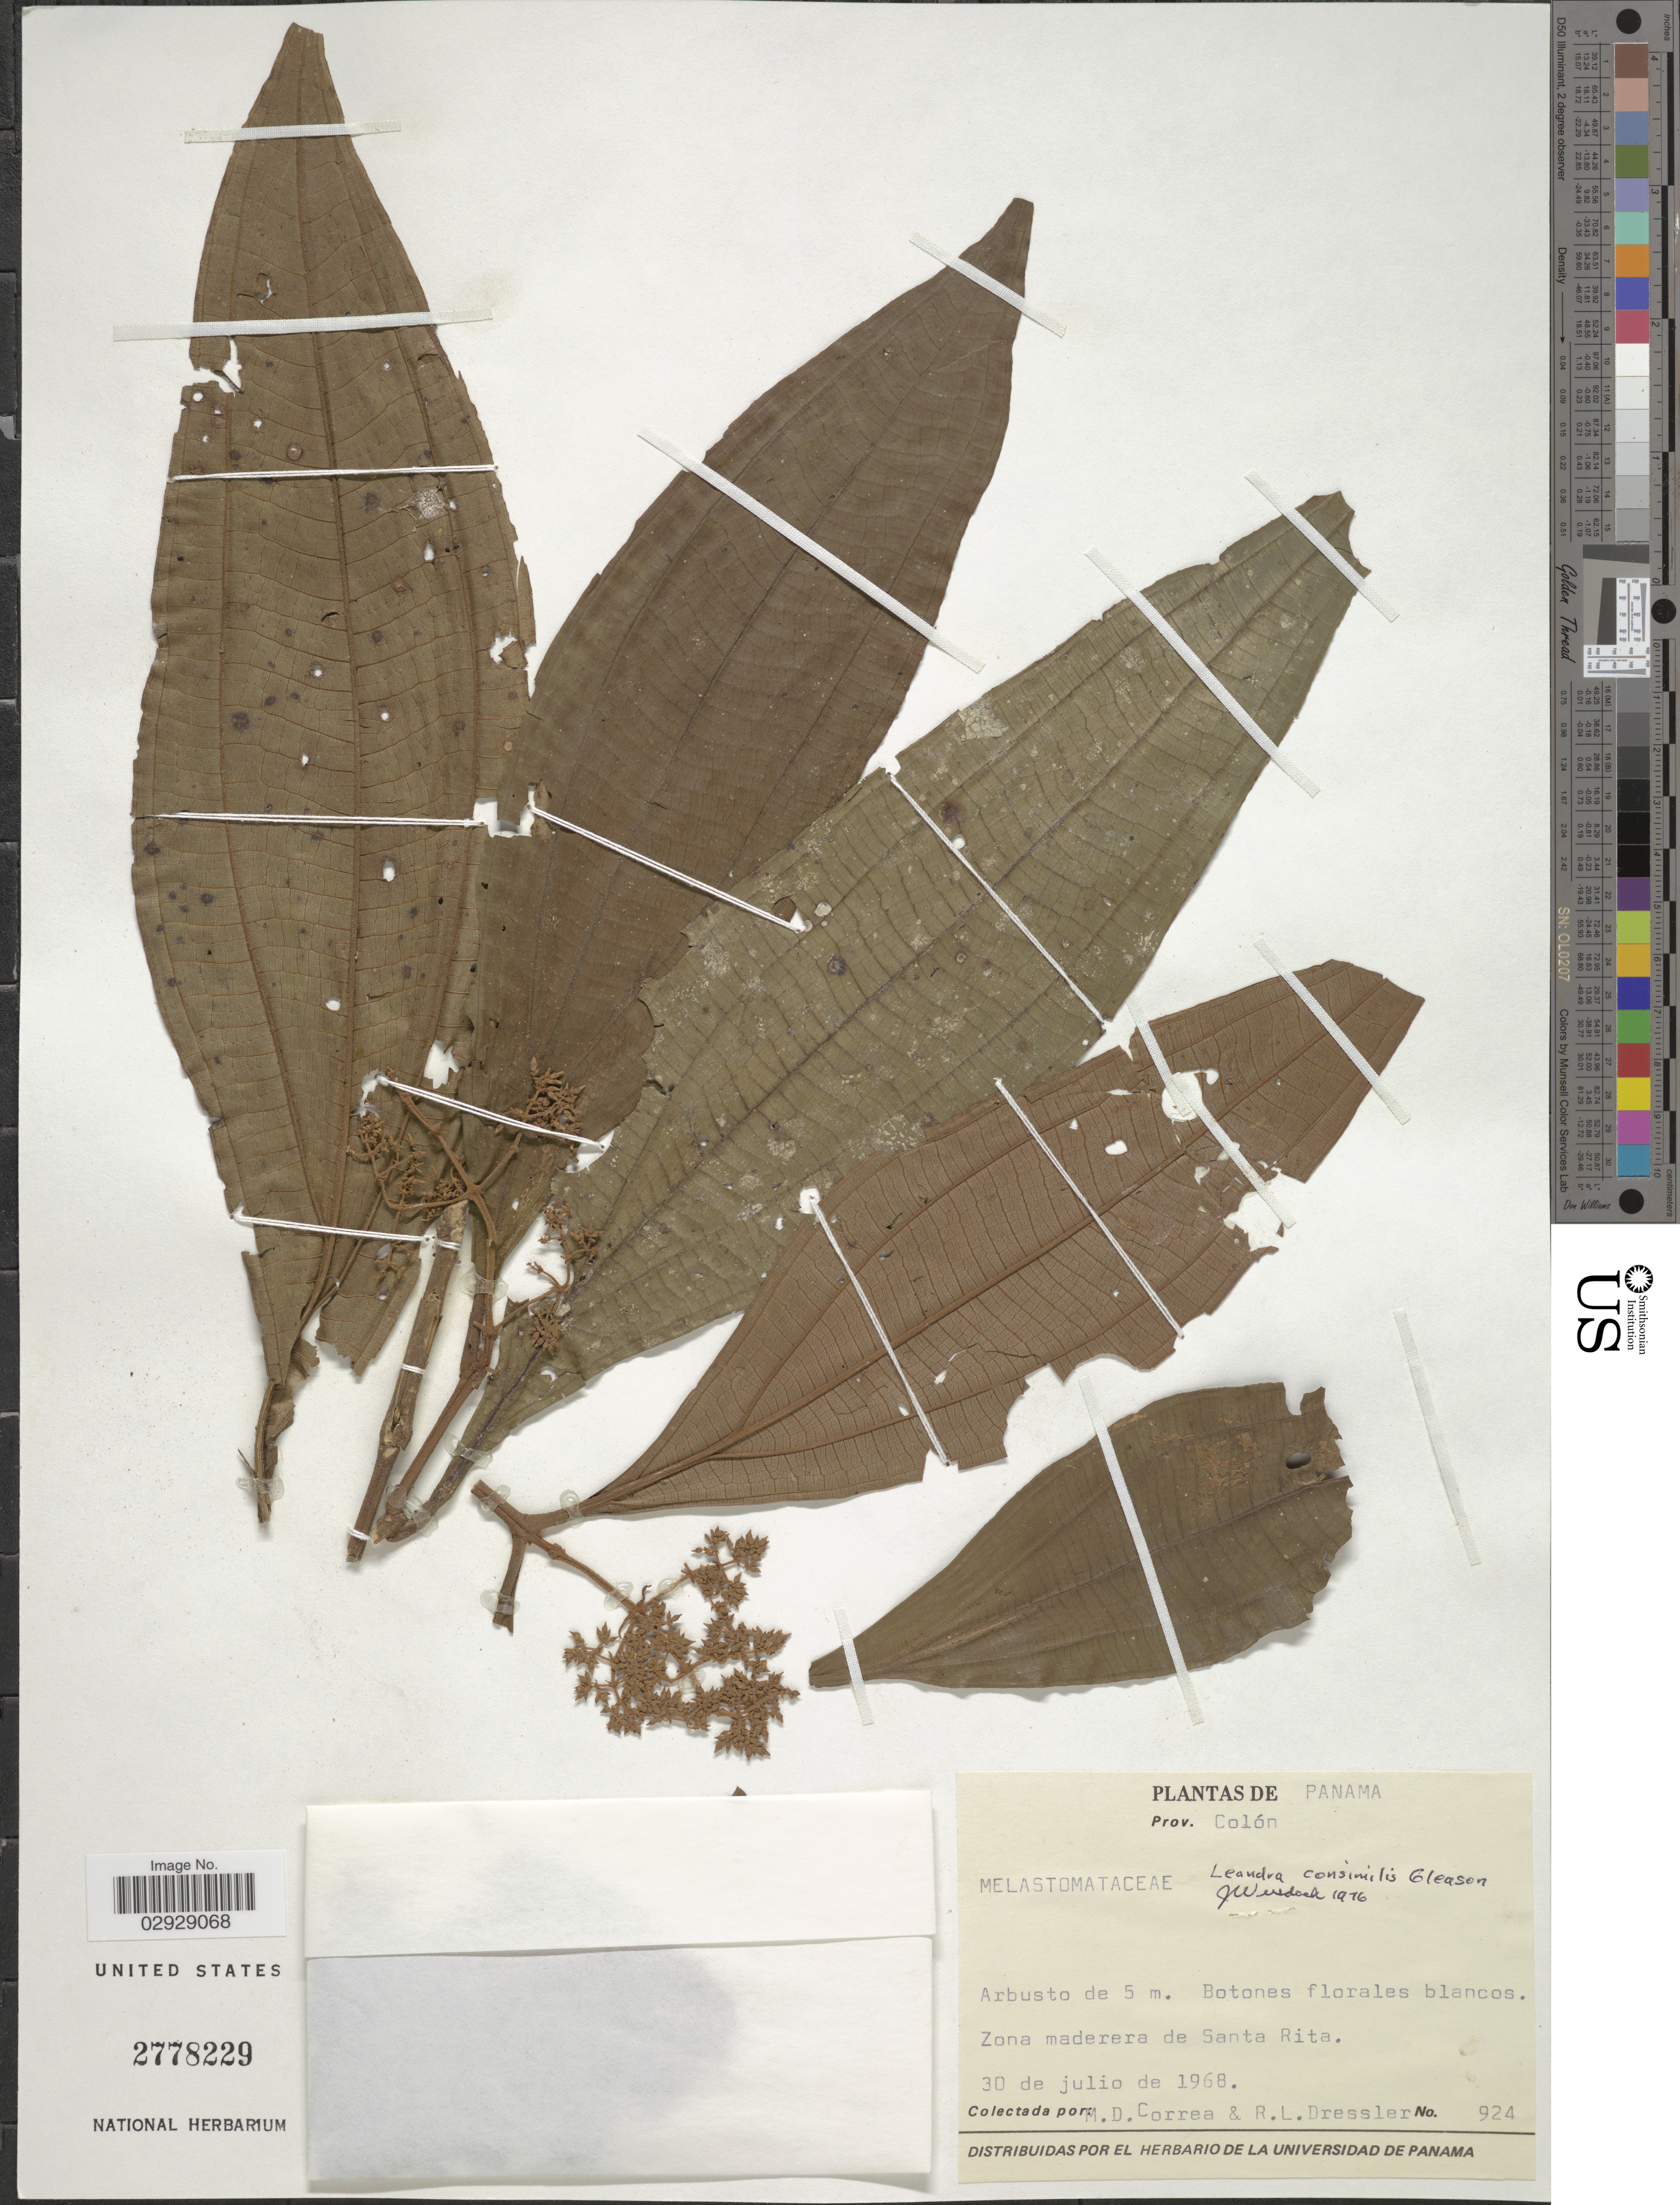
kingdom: Plantae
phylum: Tracheophyta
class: Magnoliopsida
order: Myrtales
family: Melastomataceae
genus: Leandra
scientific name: Leandra consimilis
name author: Gleason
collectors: M. D. Corrêa-A. & R. Dressler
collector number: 924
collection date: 1968-07-30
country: Panama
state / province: Colón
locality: Zona maderera de Santa Rita.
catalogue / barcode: US 2778229